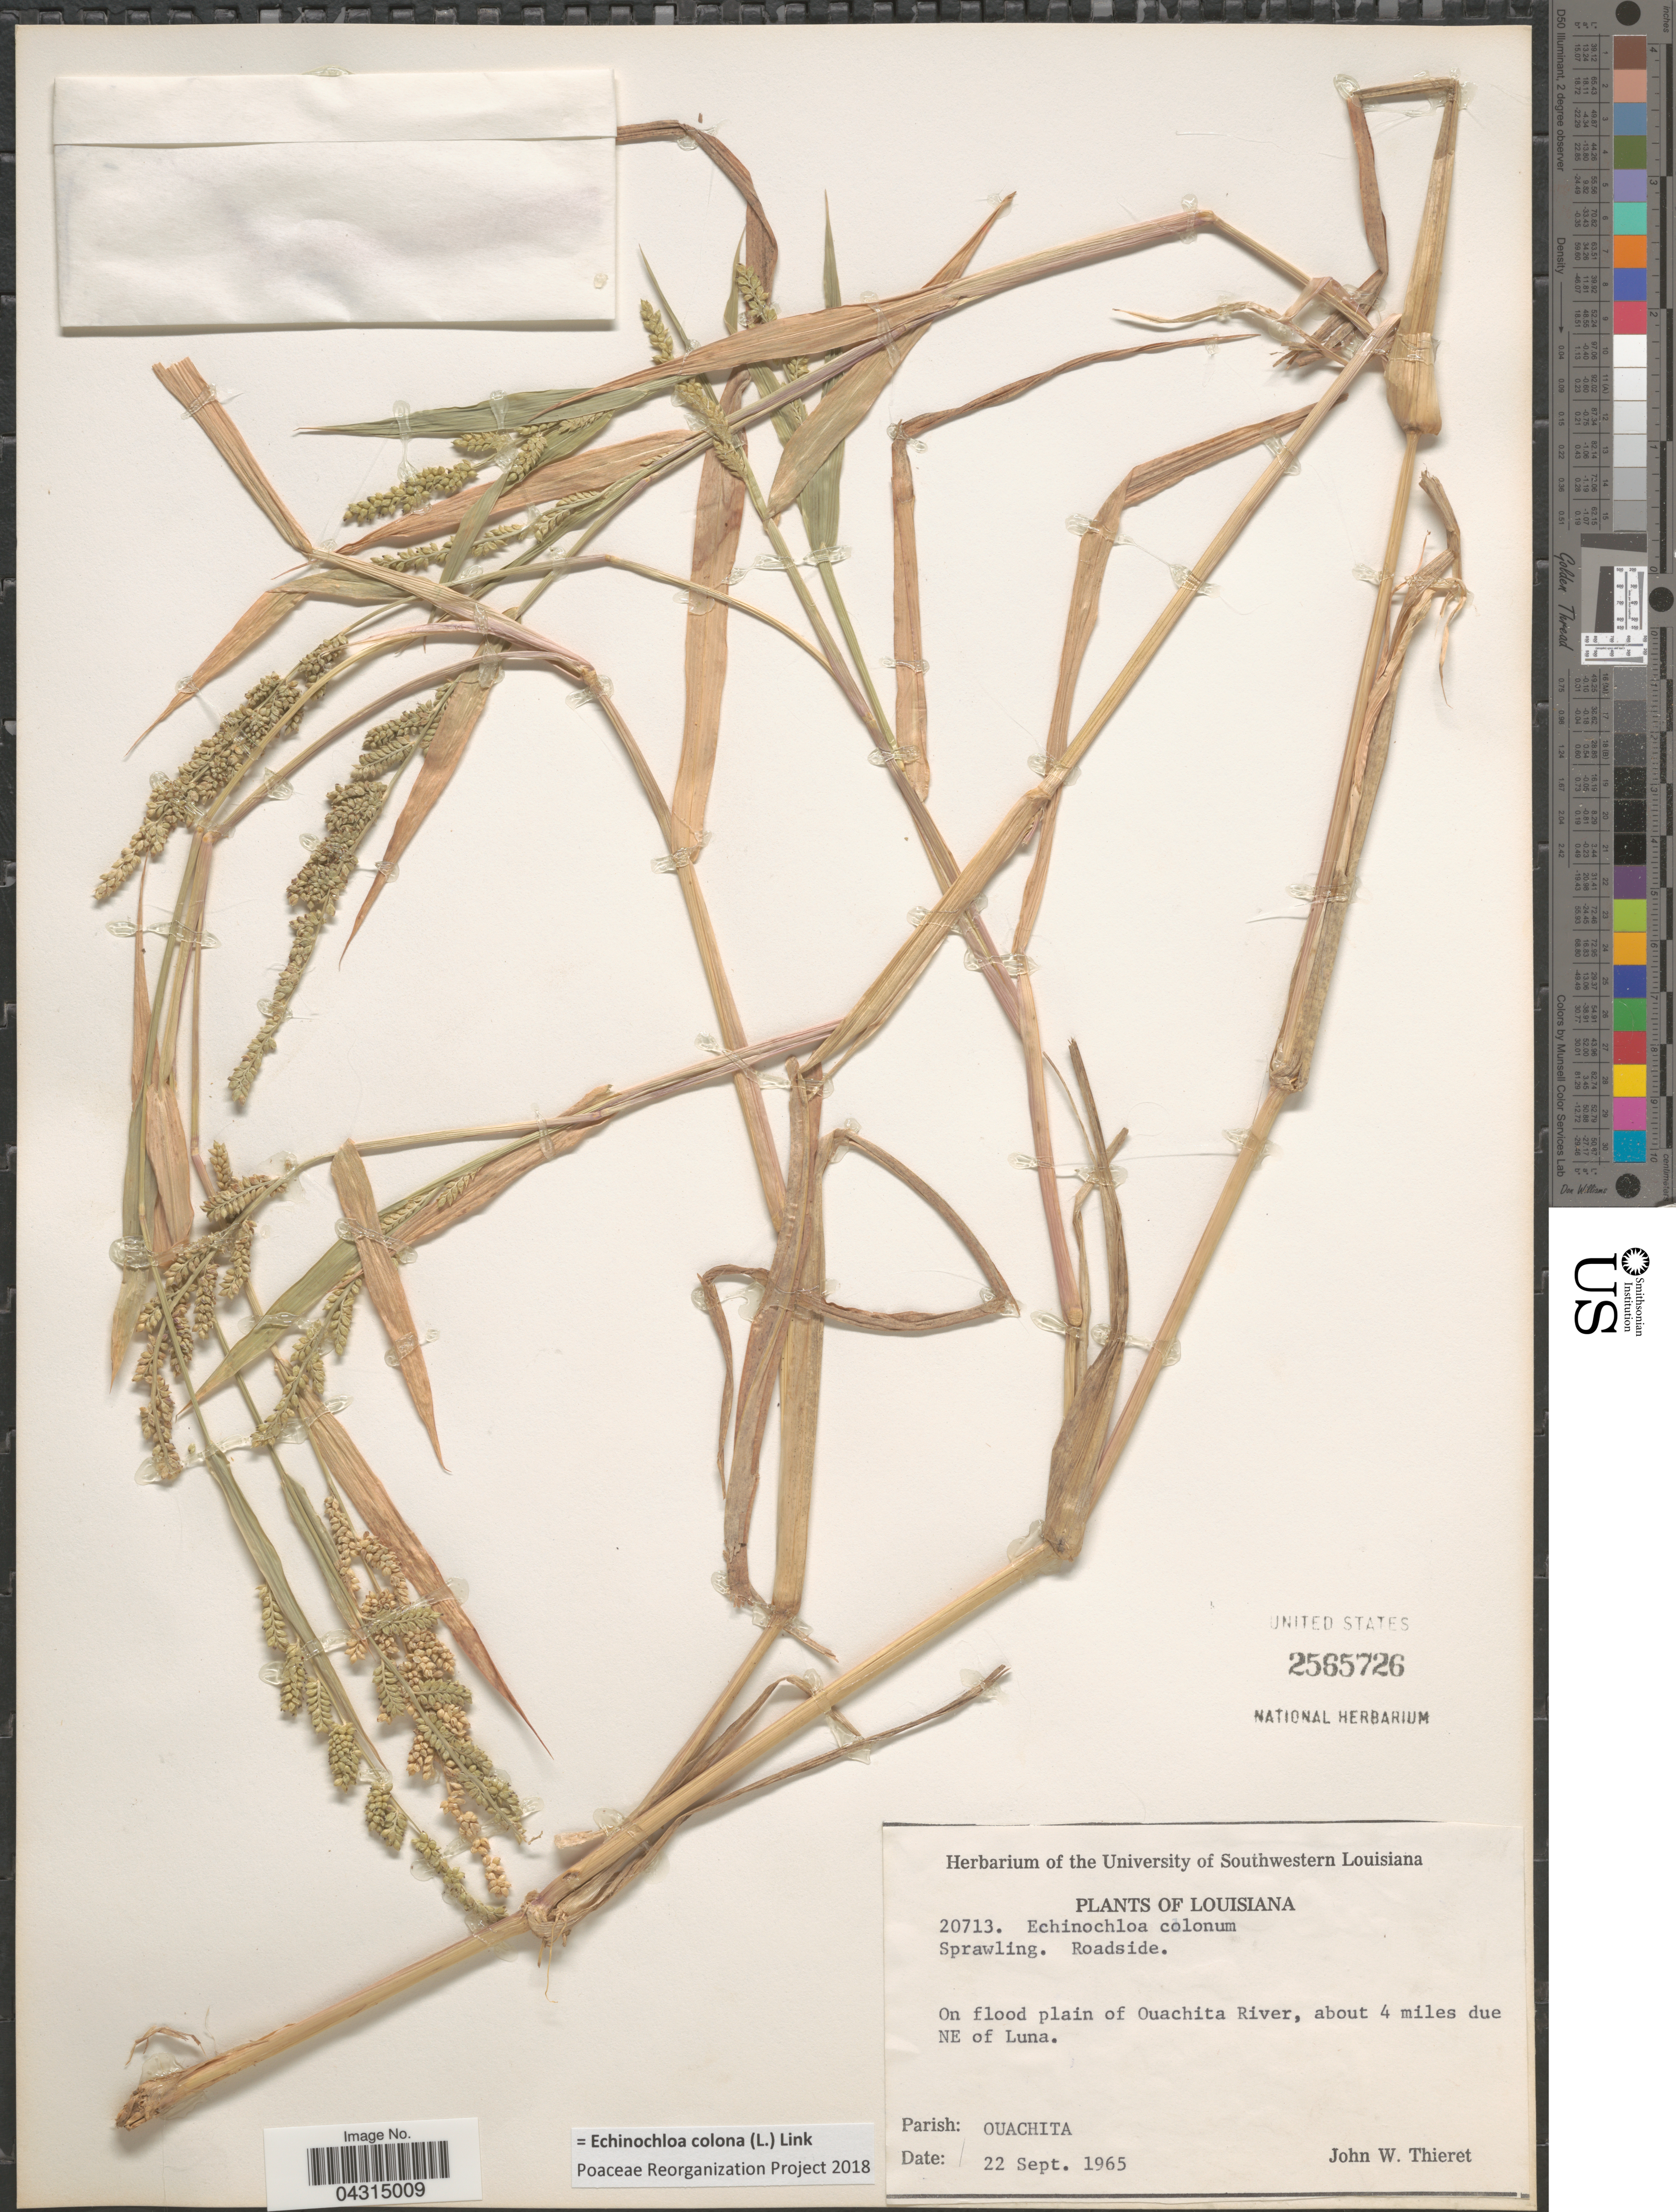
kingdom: Plantae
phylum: Tracheophyta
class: Liliopsida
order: Poales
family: Poaceae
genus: Echinochloa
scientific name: Echinochloa colona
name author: (L.) Link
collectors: J. W. Thieret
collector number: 20713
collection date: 1965-09-22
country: United States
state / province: Louisiana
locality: On flood plain of Ouachita River, about 4 miles due NE of Luna. Parish: Ouachita.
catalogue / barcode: US 2565726